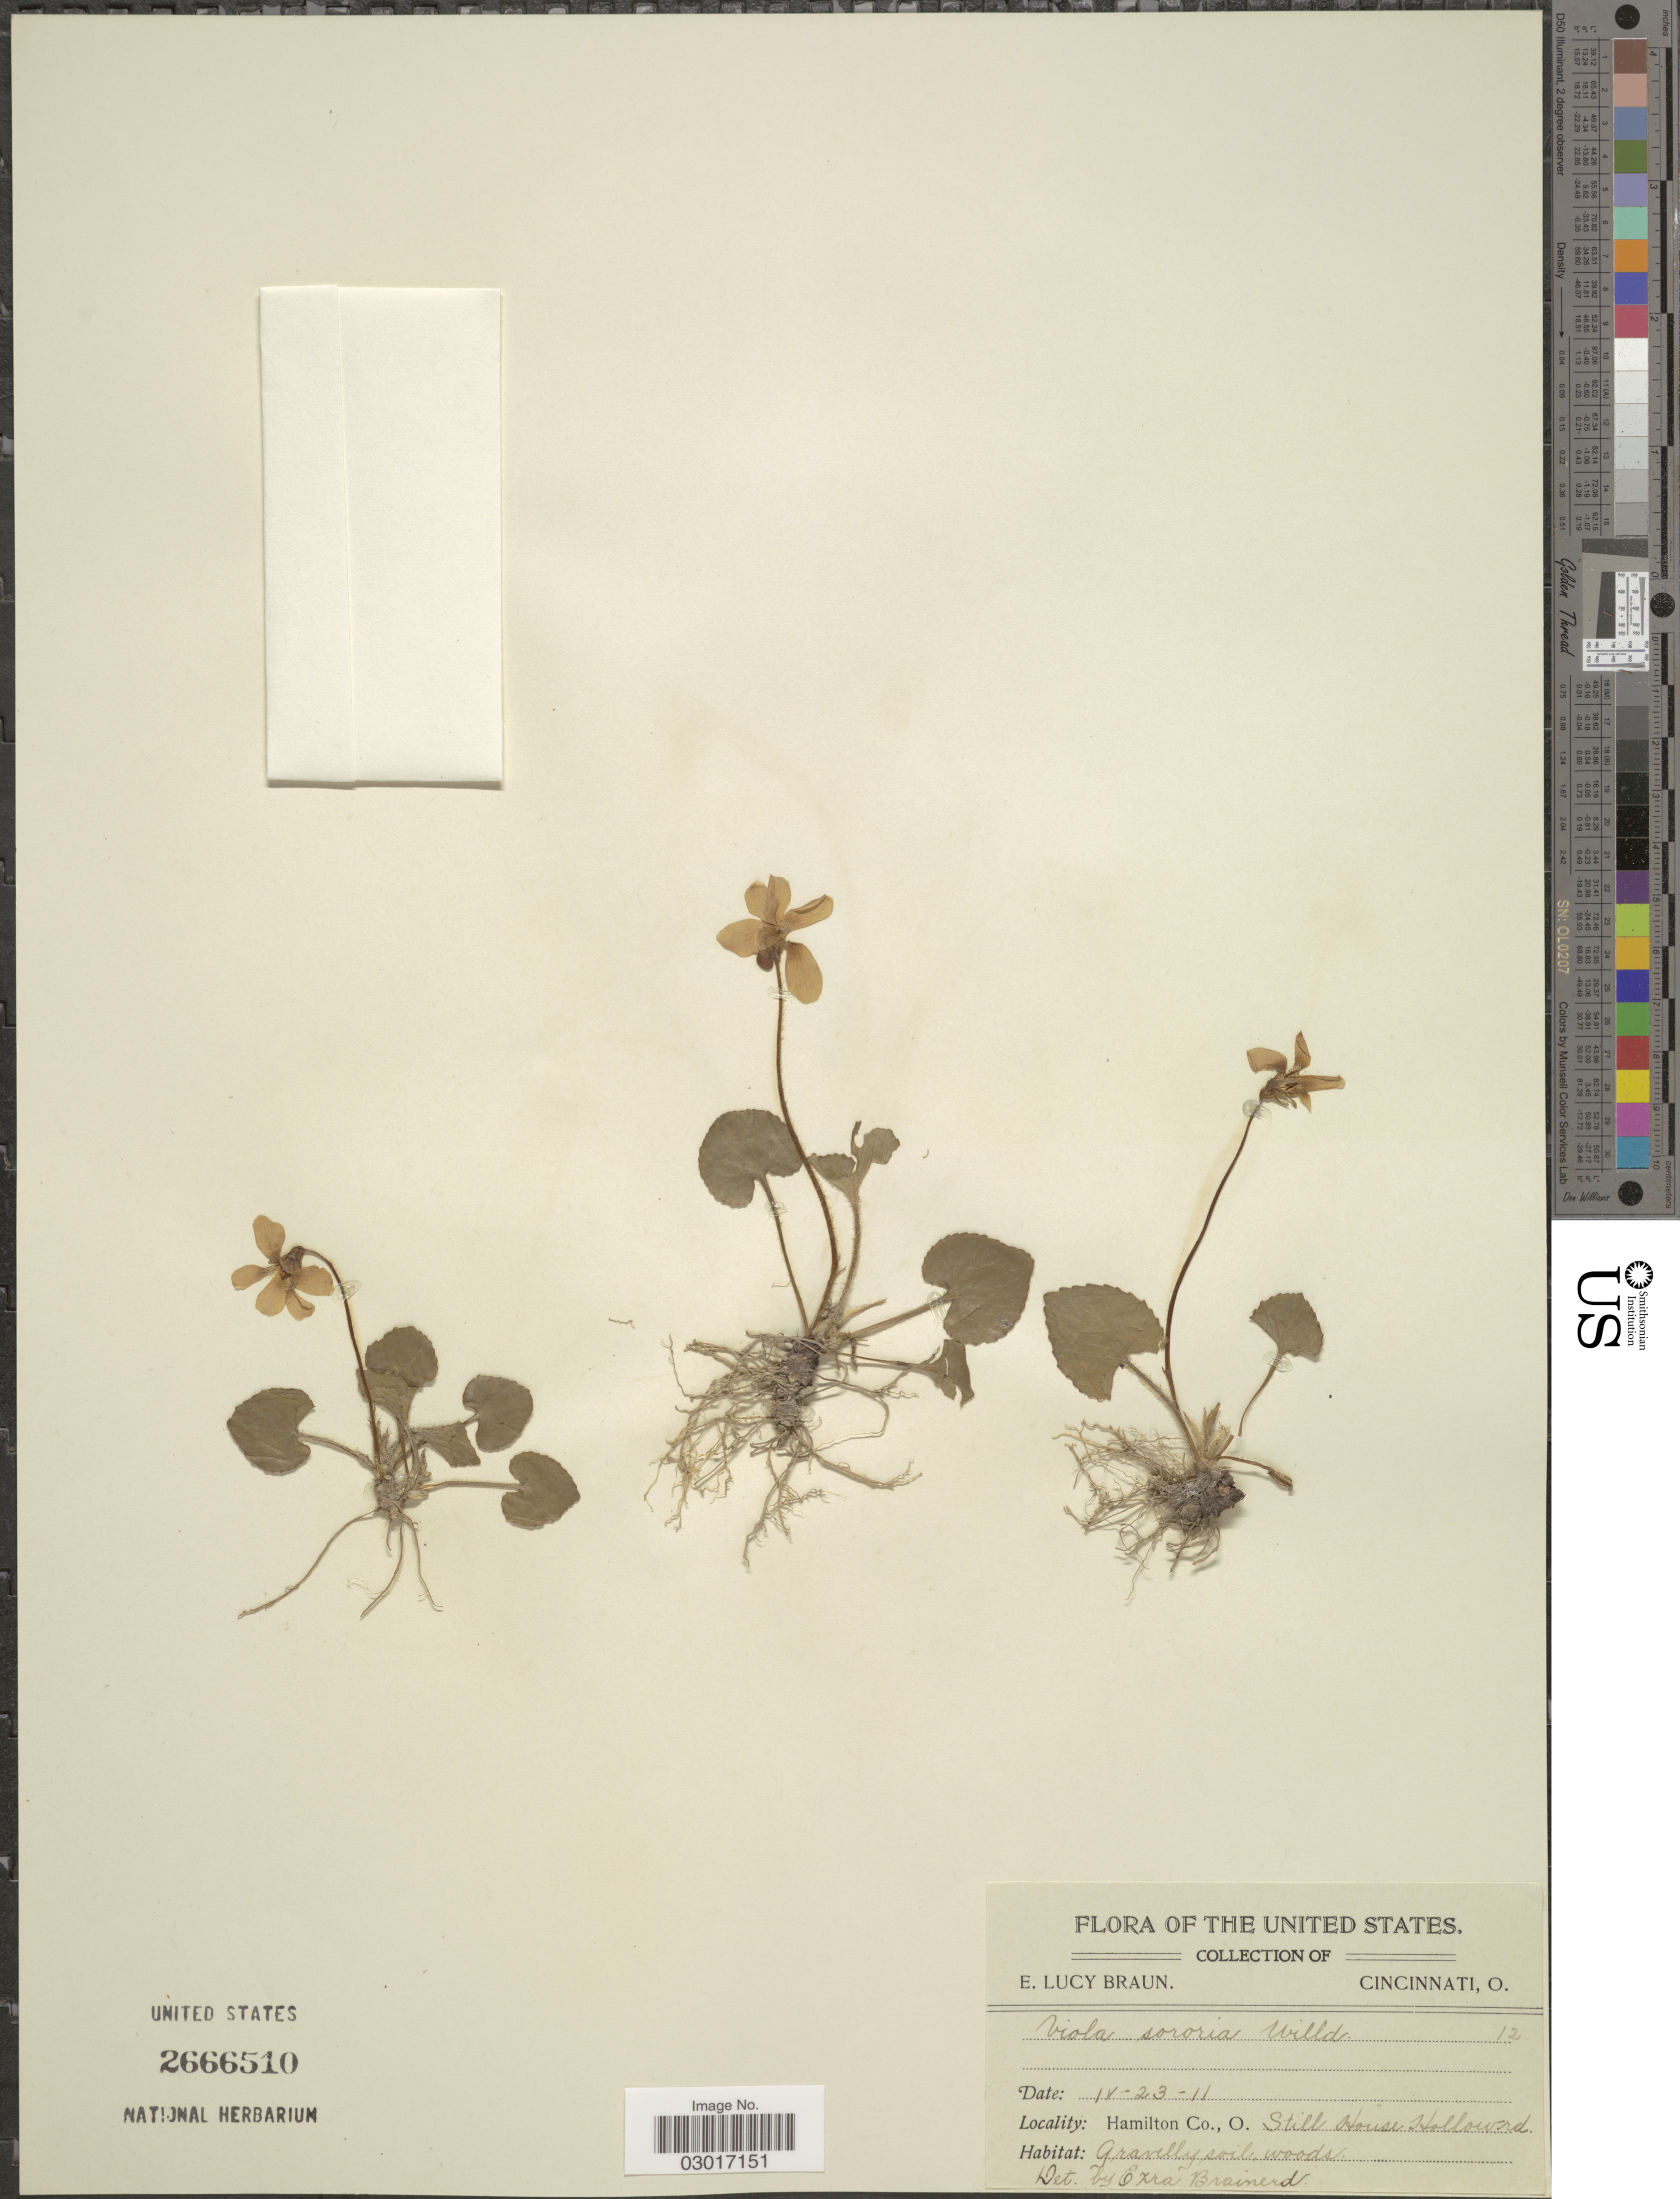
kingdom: Plantae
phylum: Tracheophyta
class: Magnoliopsida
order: Malpighiales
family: Violaceae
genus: Viola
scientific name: Viola sororia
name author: Willd.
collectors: E. L. Braun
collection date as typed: Transcribed d/m/y: 23/4/11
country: United States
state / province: Ohio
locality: Hamilton Co., O. Still House Hollow rd.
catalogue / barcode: US 2666510